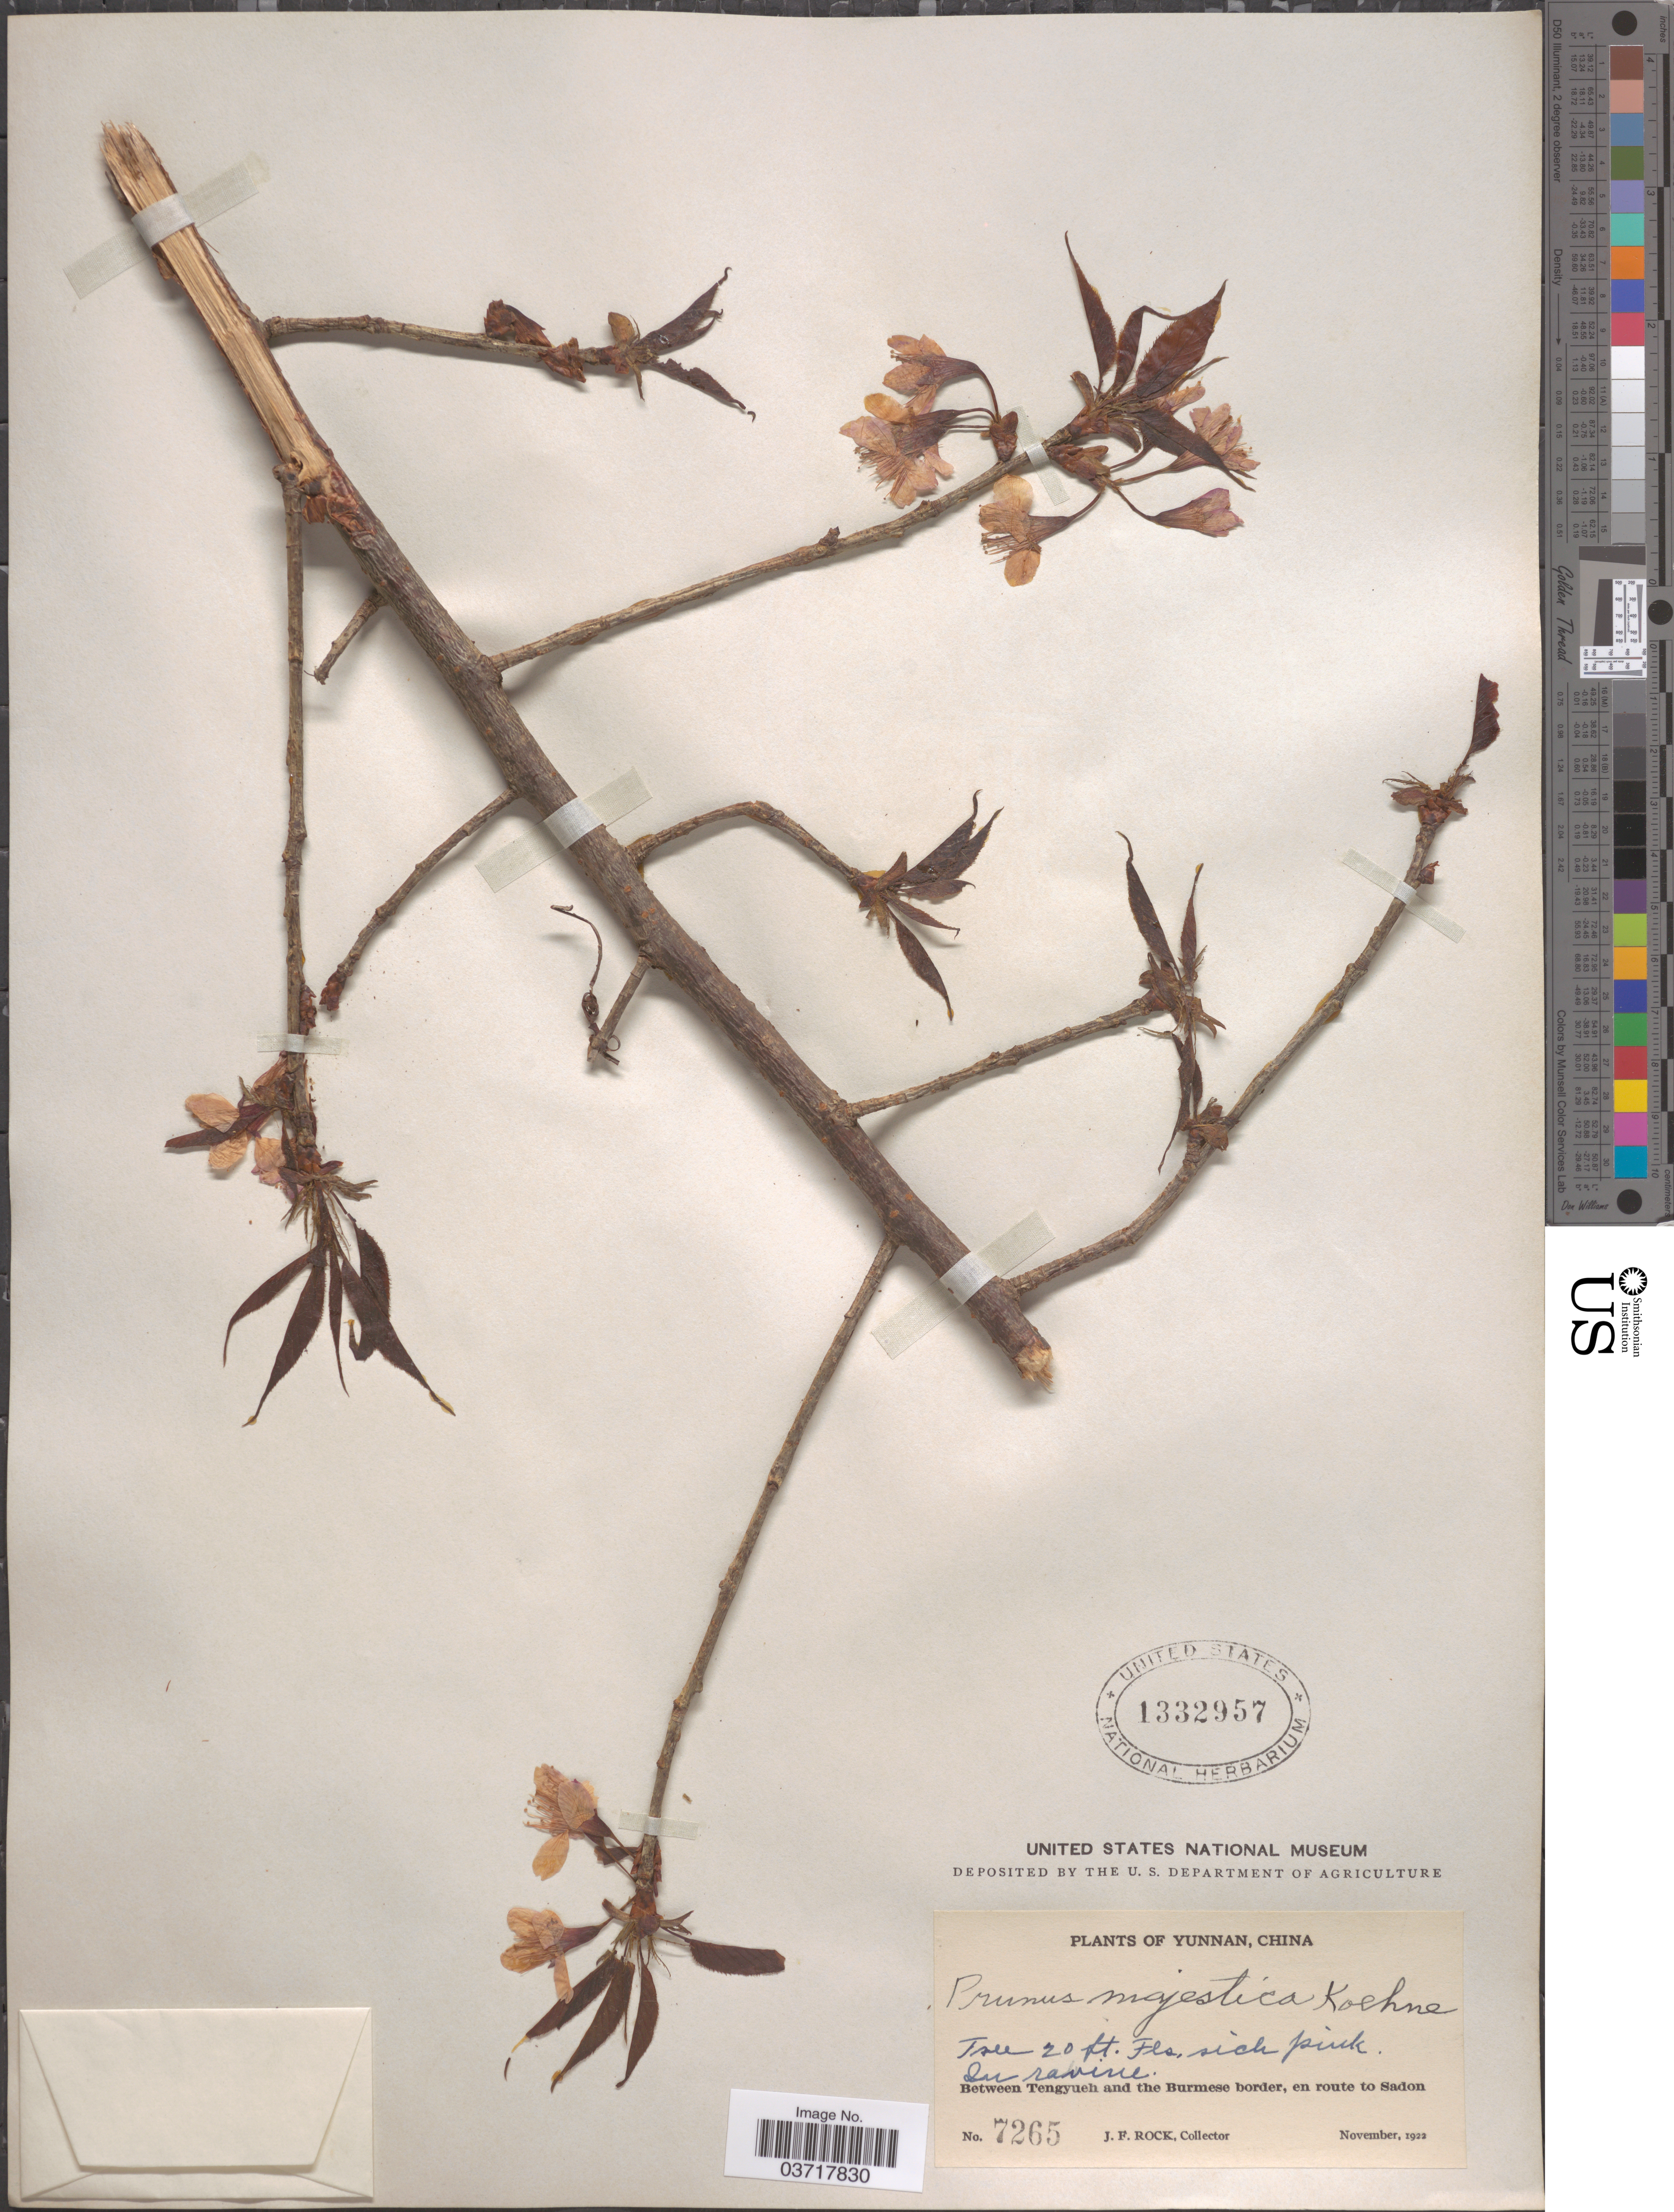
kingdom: Plantae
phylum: Tracheophyta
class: Magnoliopsida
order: Rosales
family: Rosaceae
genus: Prunus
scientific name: Prunus majestica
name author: Koehne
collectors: J. Rock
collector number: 7265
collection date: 1922-11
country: China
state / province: Yunnan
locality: Between Tengyueh and the Burmese border, en route to Sadon.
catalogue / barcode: US 1332957